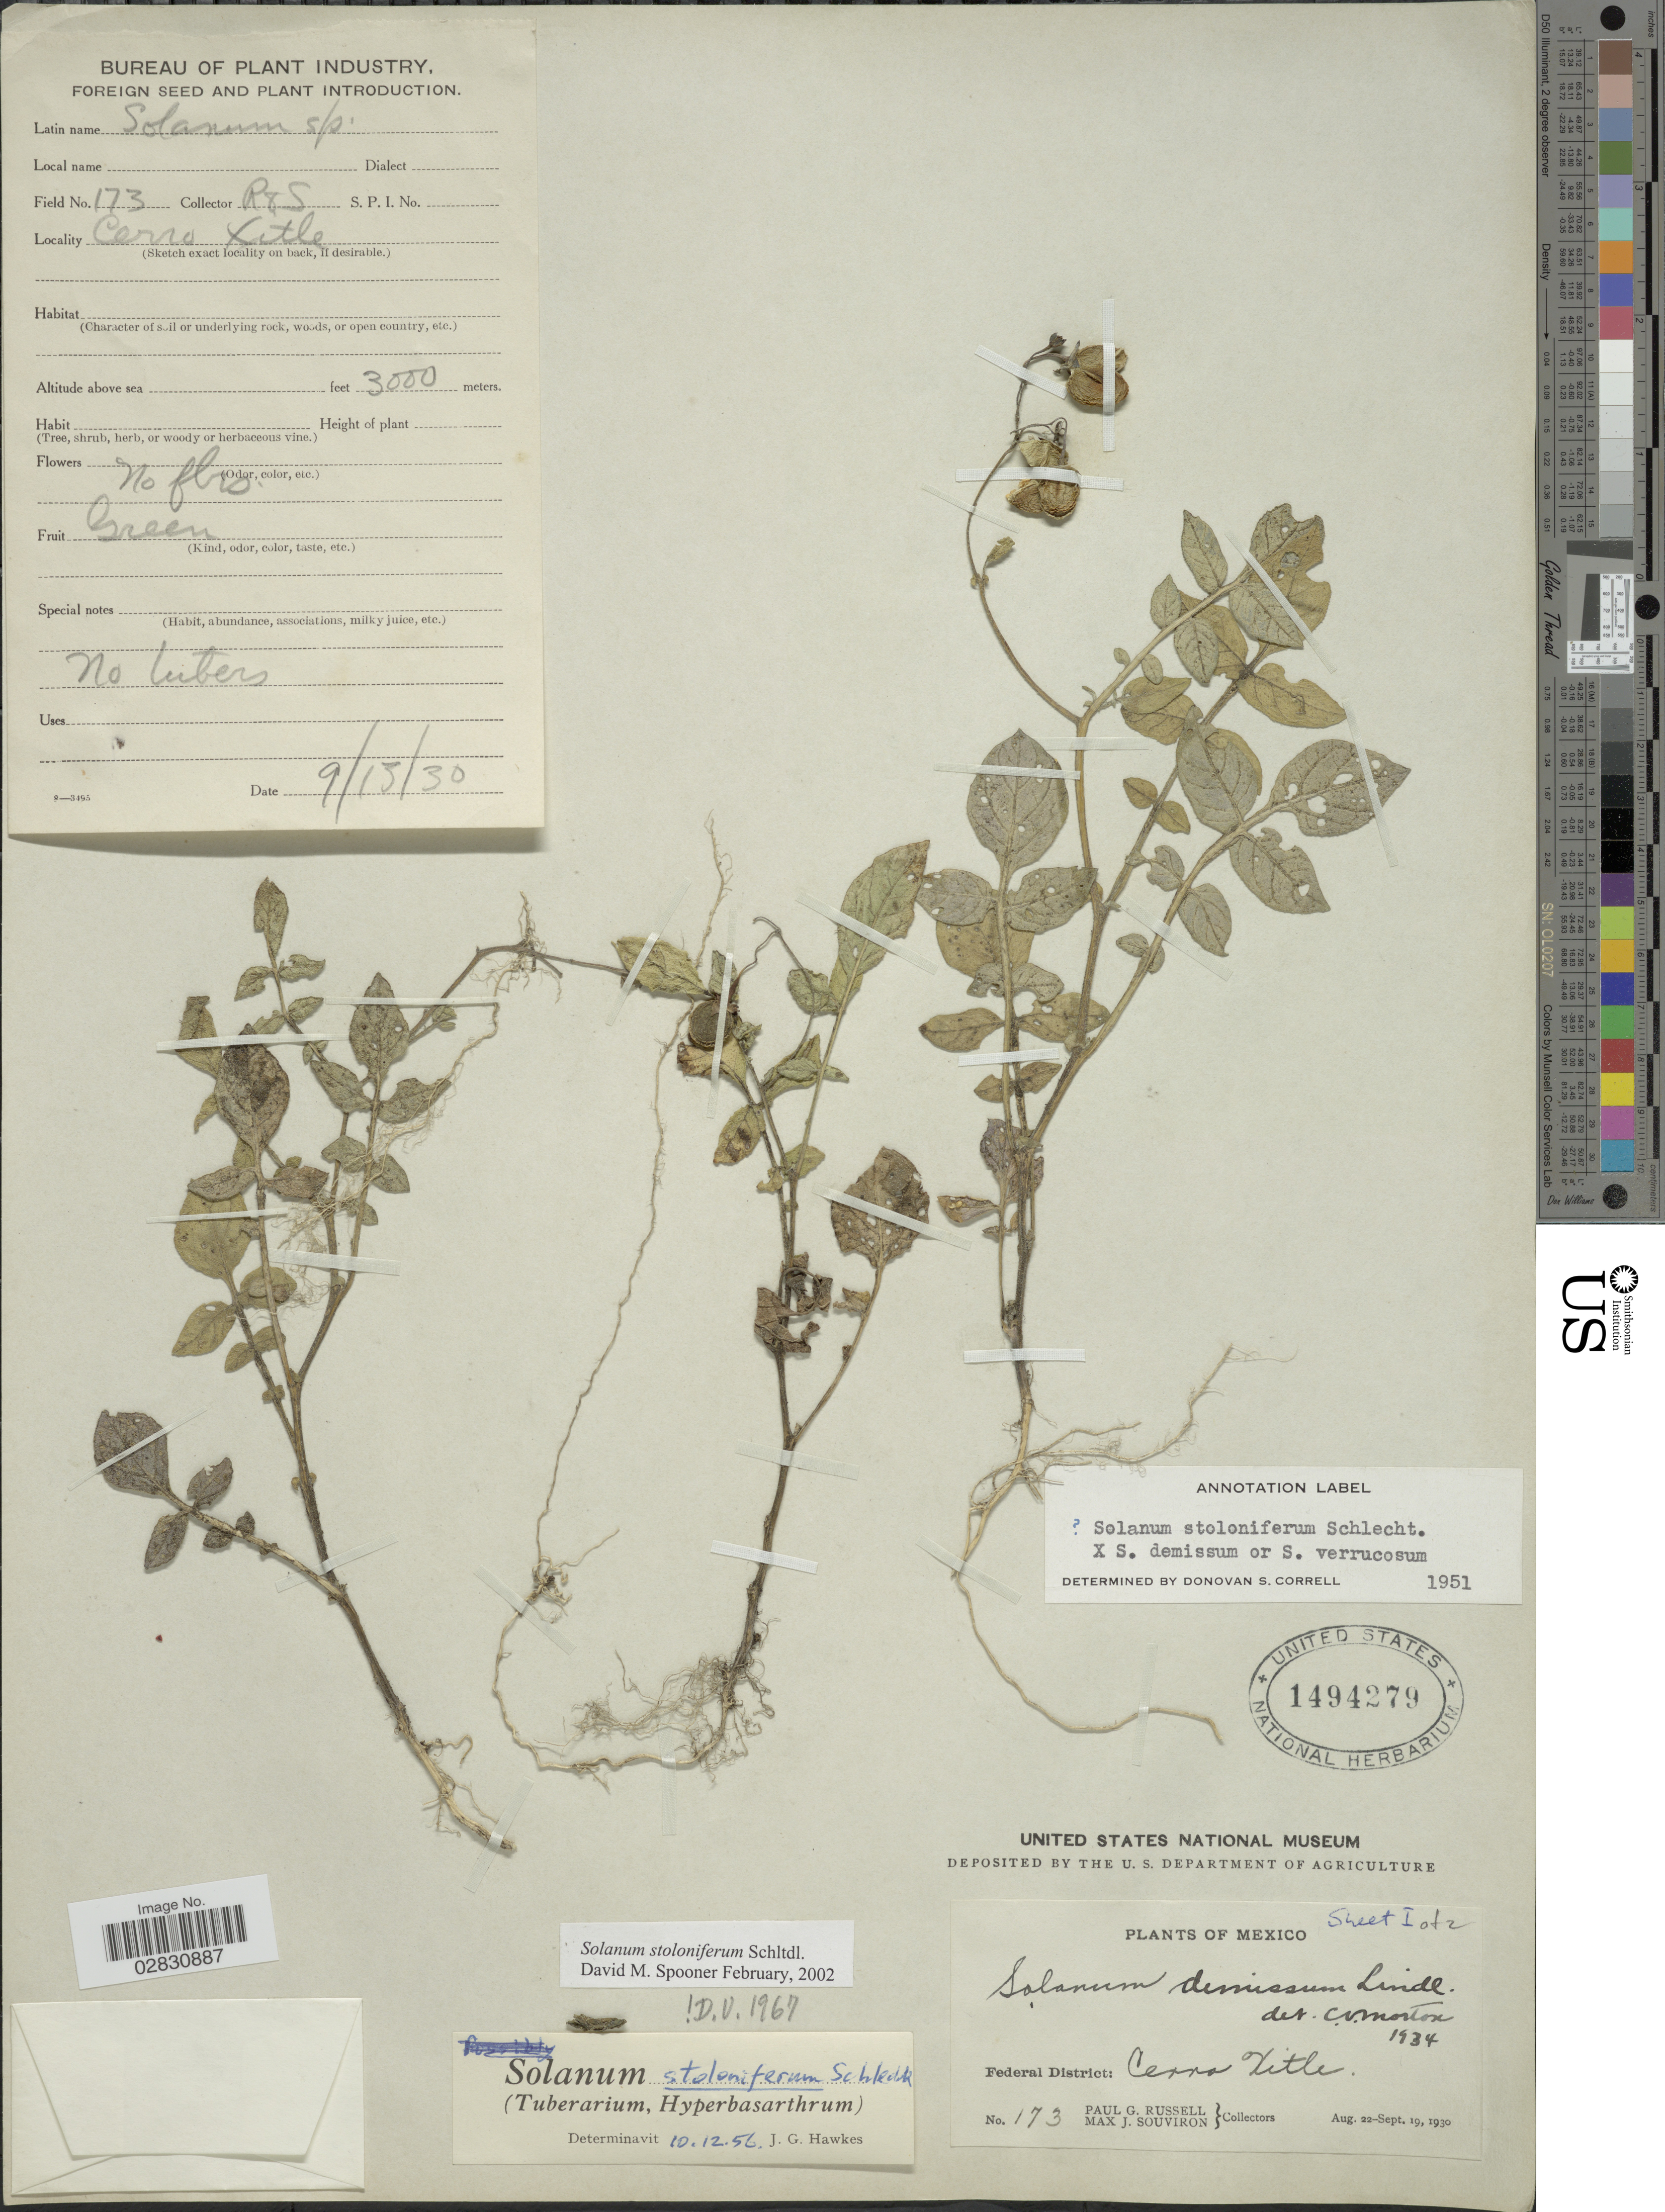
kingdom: Plantae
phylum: Tracheophyta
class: Magnoliopsida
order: Solanales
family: Solanaceae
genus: Solanum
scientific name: Solanum stoloniferum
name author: Schltdl. & Bouché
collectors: P. G. Russell & M. J. Souviron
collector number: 173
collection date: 1930-09-13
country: Mexico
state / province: Distrito Federal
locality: Federal District: Cerro Xitle.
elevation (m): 3000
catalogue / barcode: US 1494279